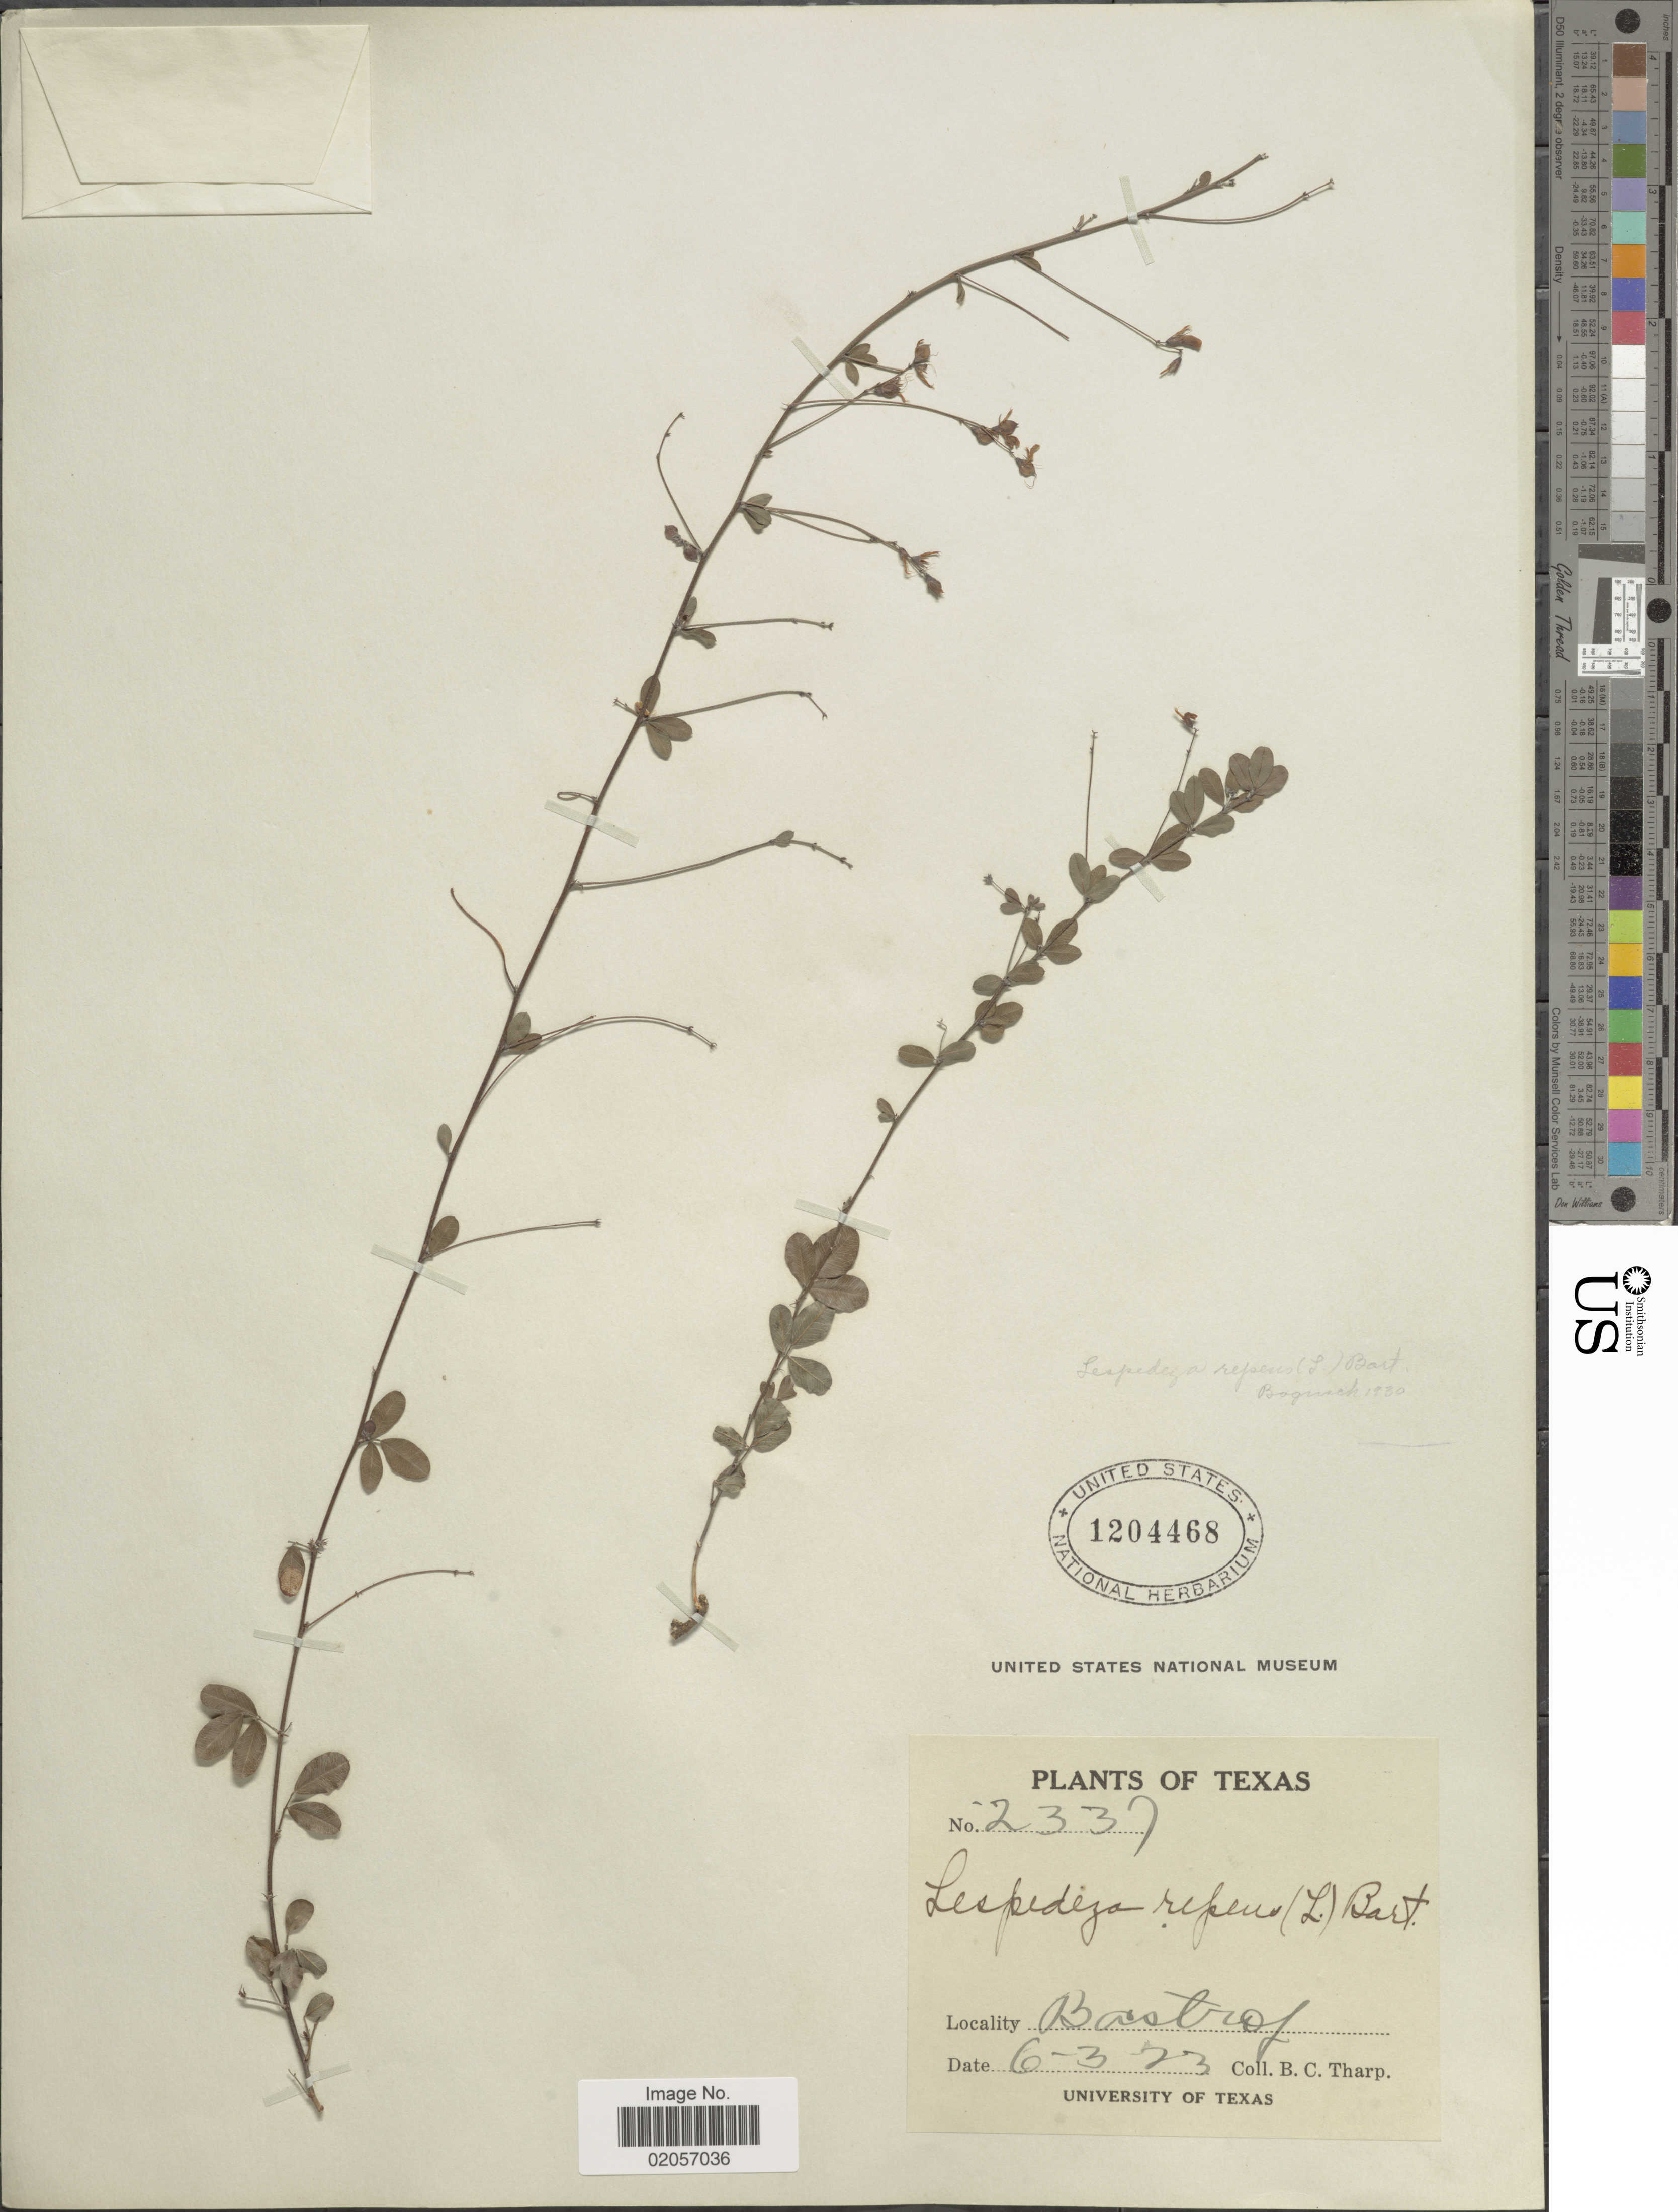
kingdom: Plantae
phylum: Tracheophyta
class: Magnoliopsida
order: Fabales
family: Fabaceae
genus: Lespedeza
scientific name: Lespedeza repens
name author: (L.) W.P.C. Barton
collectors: B. C. Tharp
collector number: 2337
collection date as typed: Transcribed d/m/y: 6/3/23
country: United States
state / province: Texas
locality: Bastrop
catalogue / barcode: US 1204468